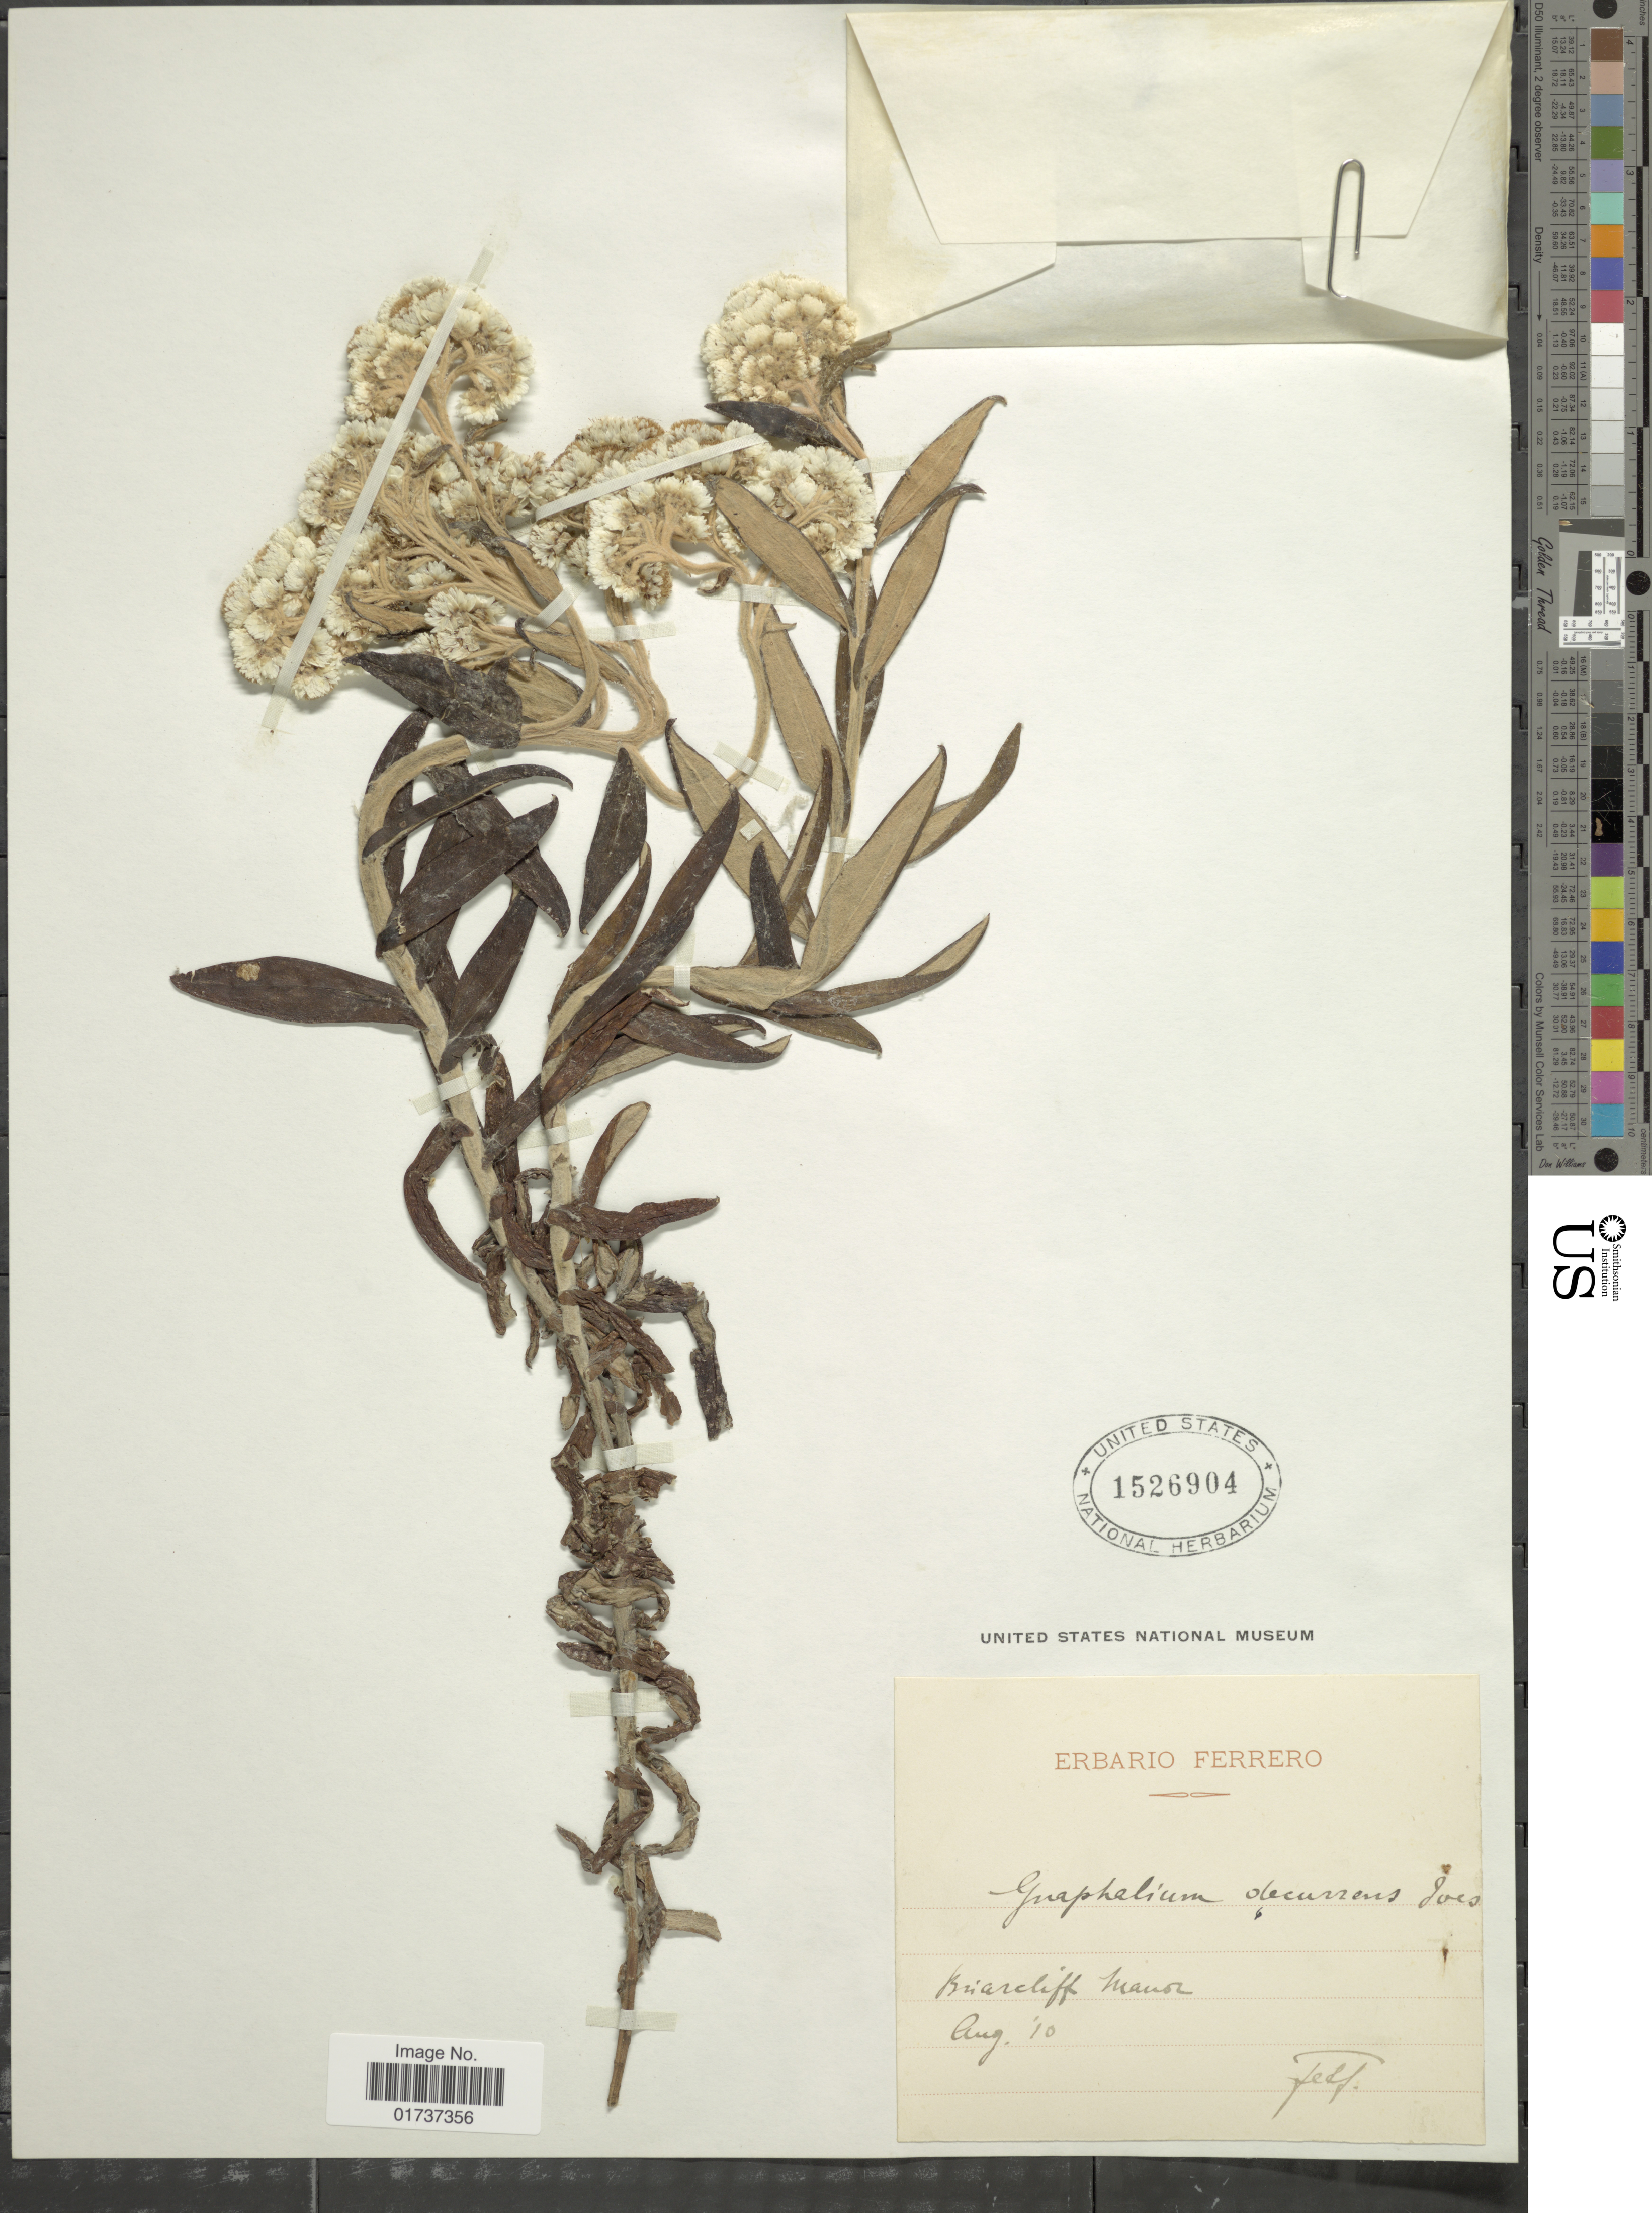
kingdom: Plantae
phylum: Tracheophyta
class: Magnoliopsida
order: Asterales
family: Asteraceae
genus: Gnaphalium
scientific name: Gnaphalium decurrens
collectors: F. Ferrero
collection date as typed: Transcribed d/m/y: /8/10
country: United States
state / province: New York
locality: Briarcliff Manor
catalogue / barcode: US 1526904